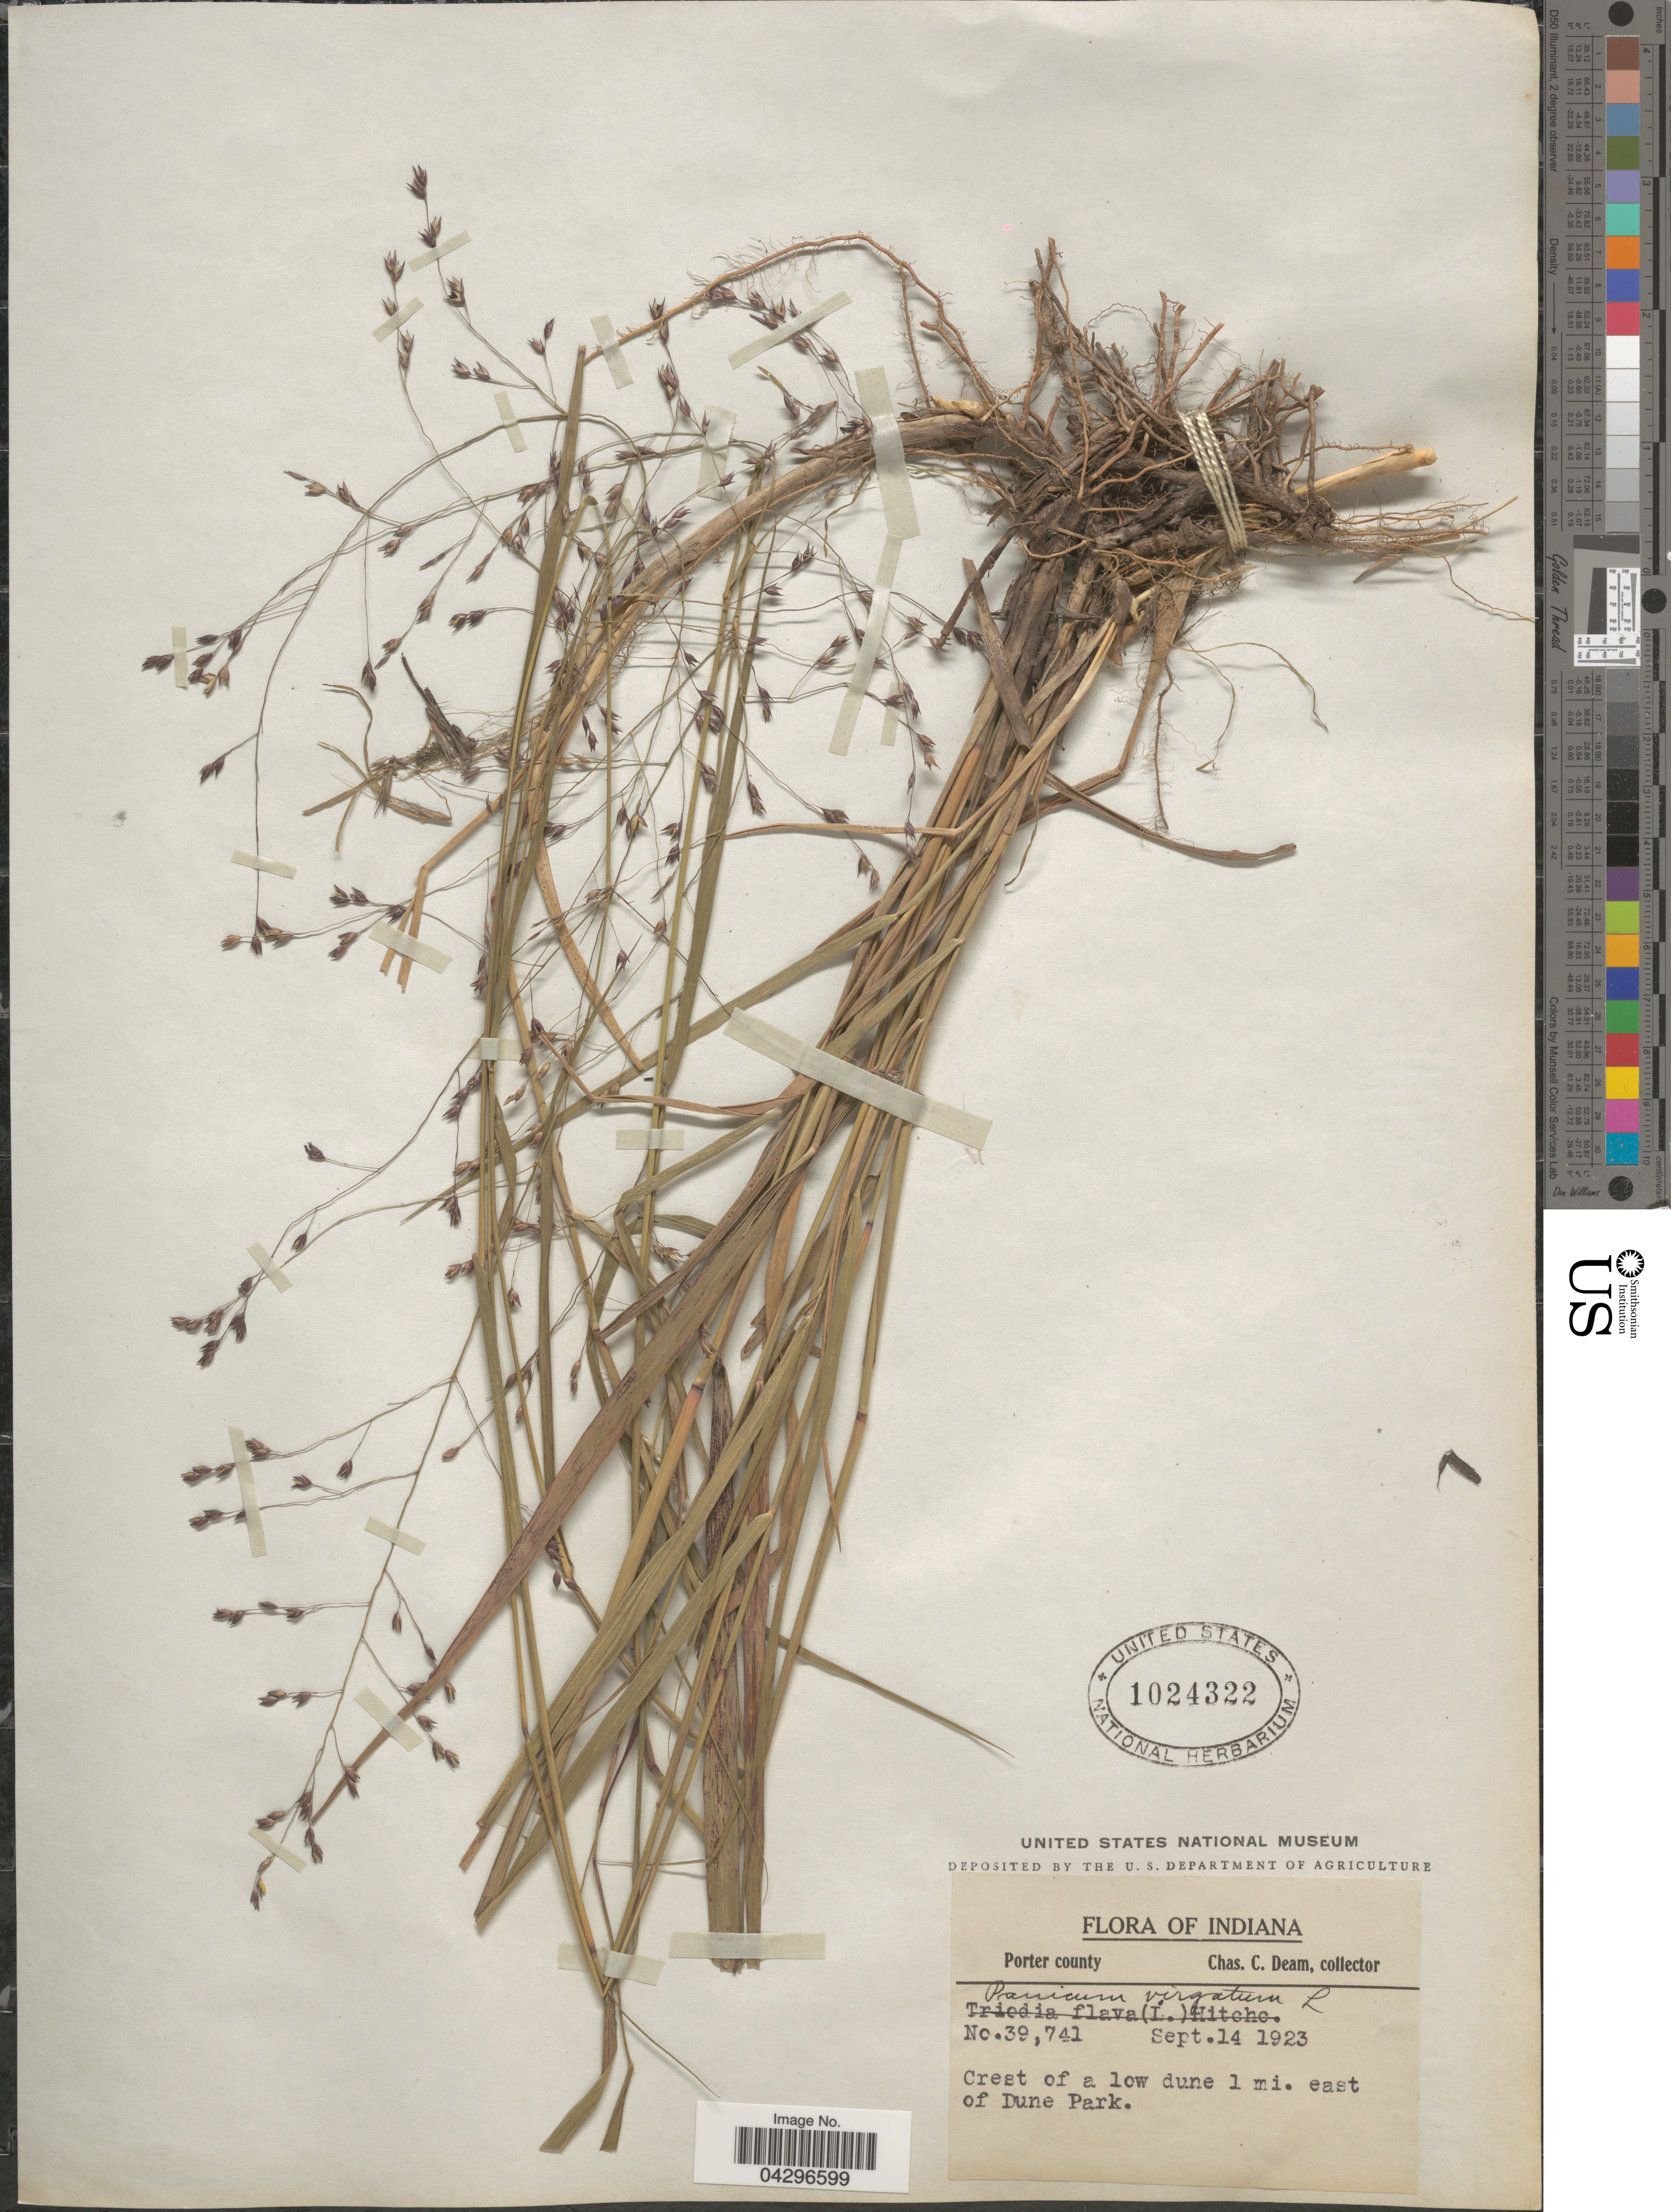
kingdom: Plantae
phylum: Tracheophyta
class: Liliopsida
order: Poales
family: Poaceae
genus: Panicum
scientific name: Panicum virgatum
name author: L.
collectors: C. C. Deam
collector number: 39,741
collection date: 1923-09-14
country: United States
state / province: Indiana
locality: Porter county. Crest of a low dune 1 mi. east of Dune Park.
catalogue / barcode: US 1024322